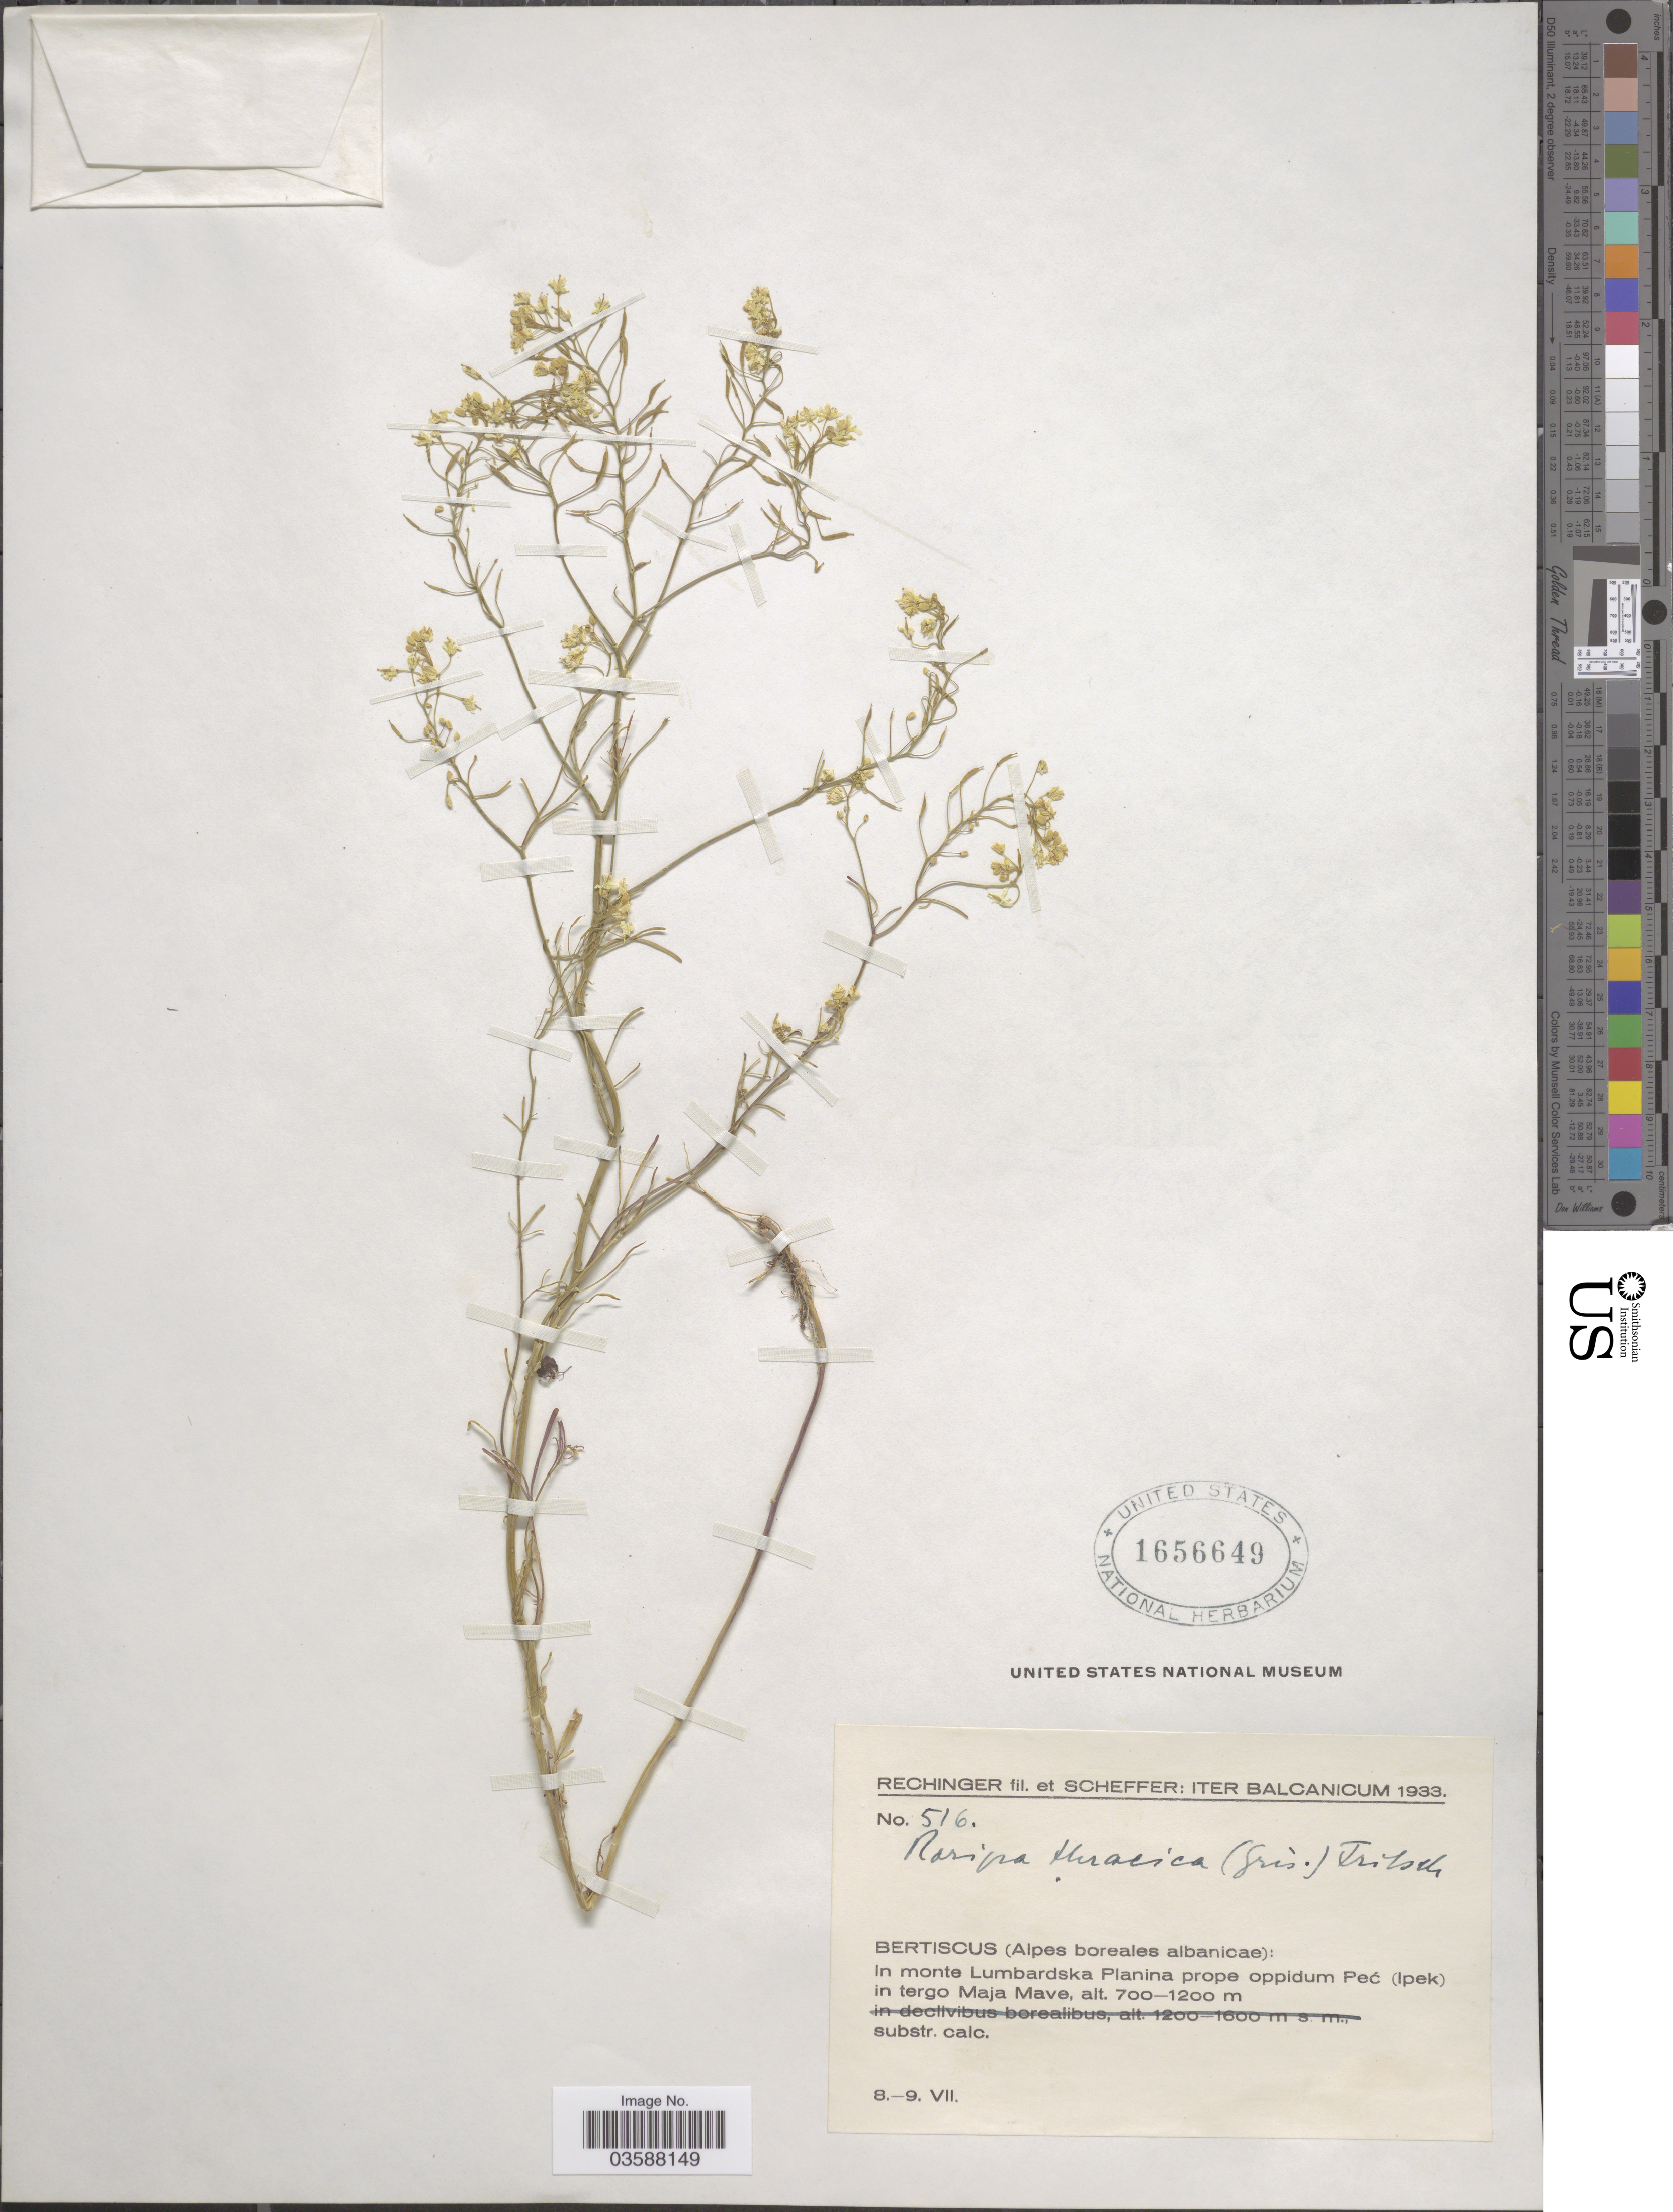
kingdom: Plantae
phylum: Tracheophyta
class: Magnoliopsida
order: Brassicales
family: Brassicaceae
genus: Rorippa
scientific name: Rorippa thracica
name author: (Griseb.) Fritsch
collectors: -- Rechinger & Scheffer, --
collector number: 516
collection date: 1933-07-08/1933-07-09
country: Kosovo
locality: Iter Balcanicum. Bertiscus (Alpes boreales albanicae): In monte Lumbardska Planina prope oppidum Peć (Ipek) in tergo Maja Mahe.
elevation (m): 700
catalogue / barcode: US 1656649